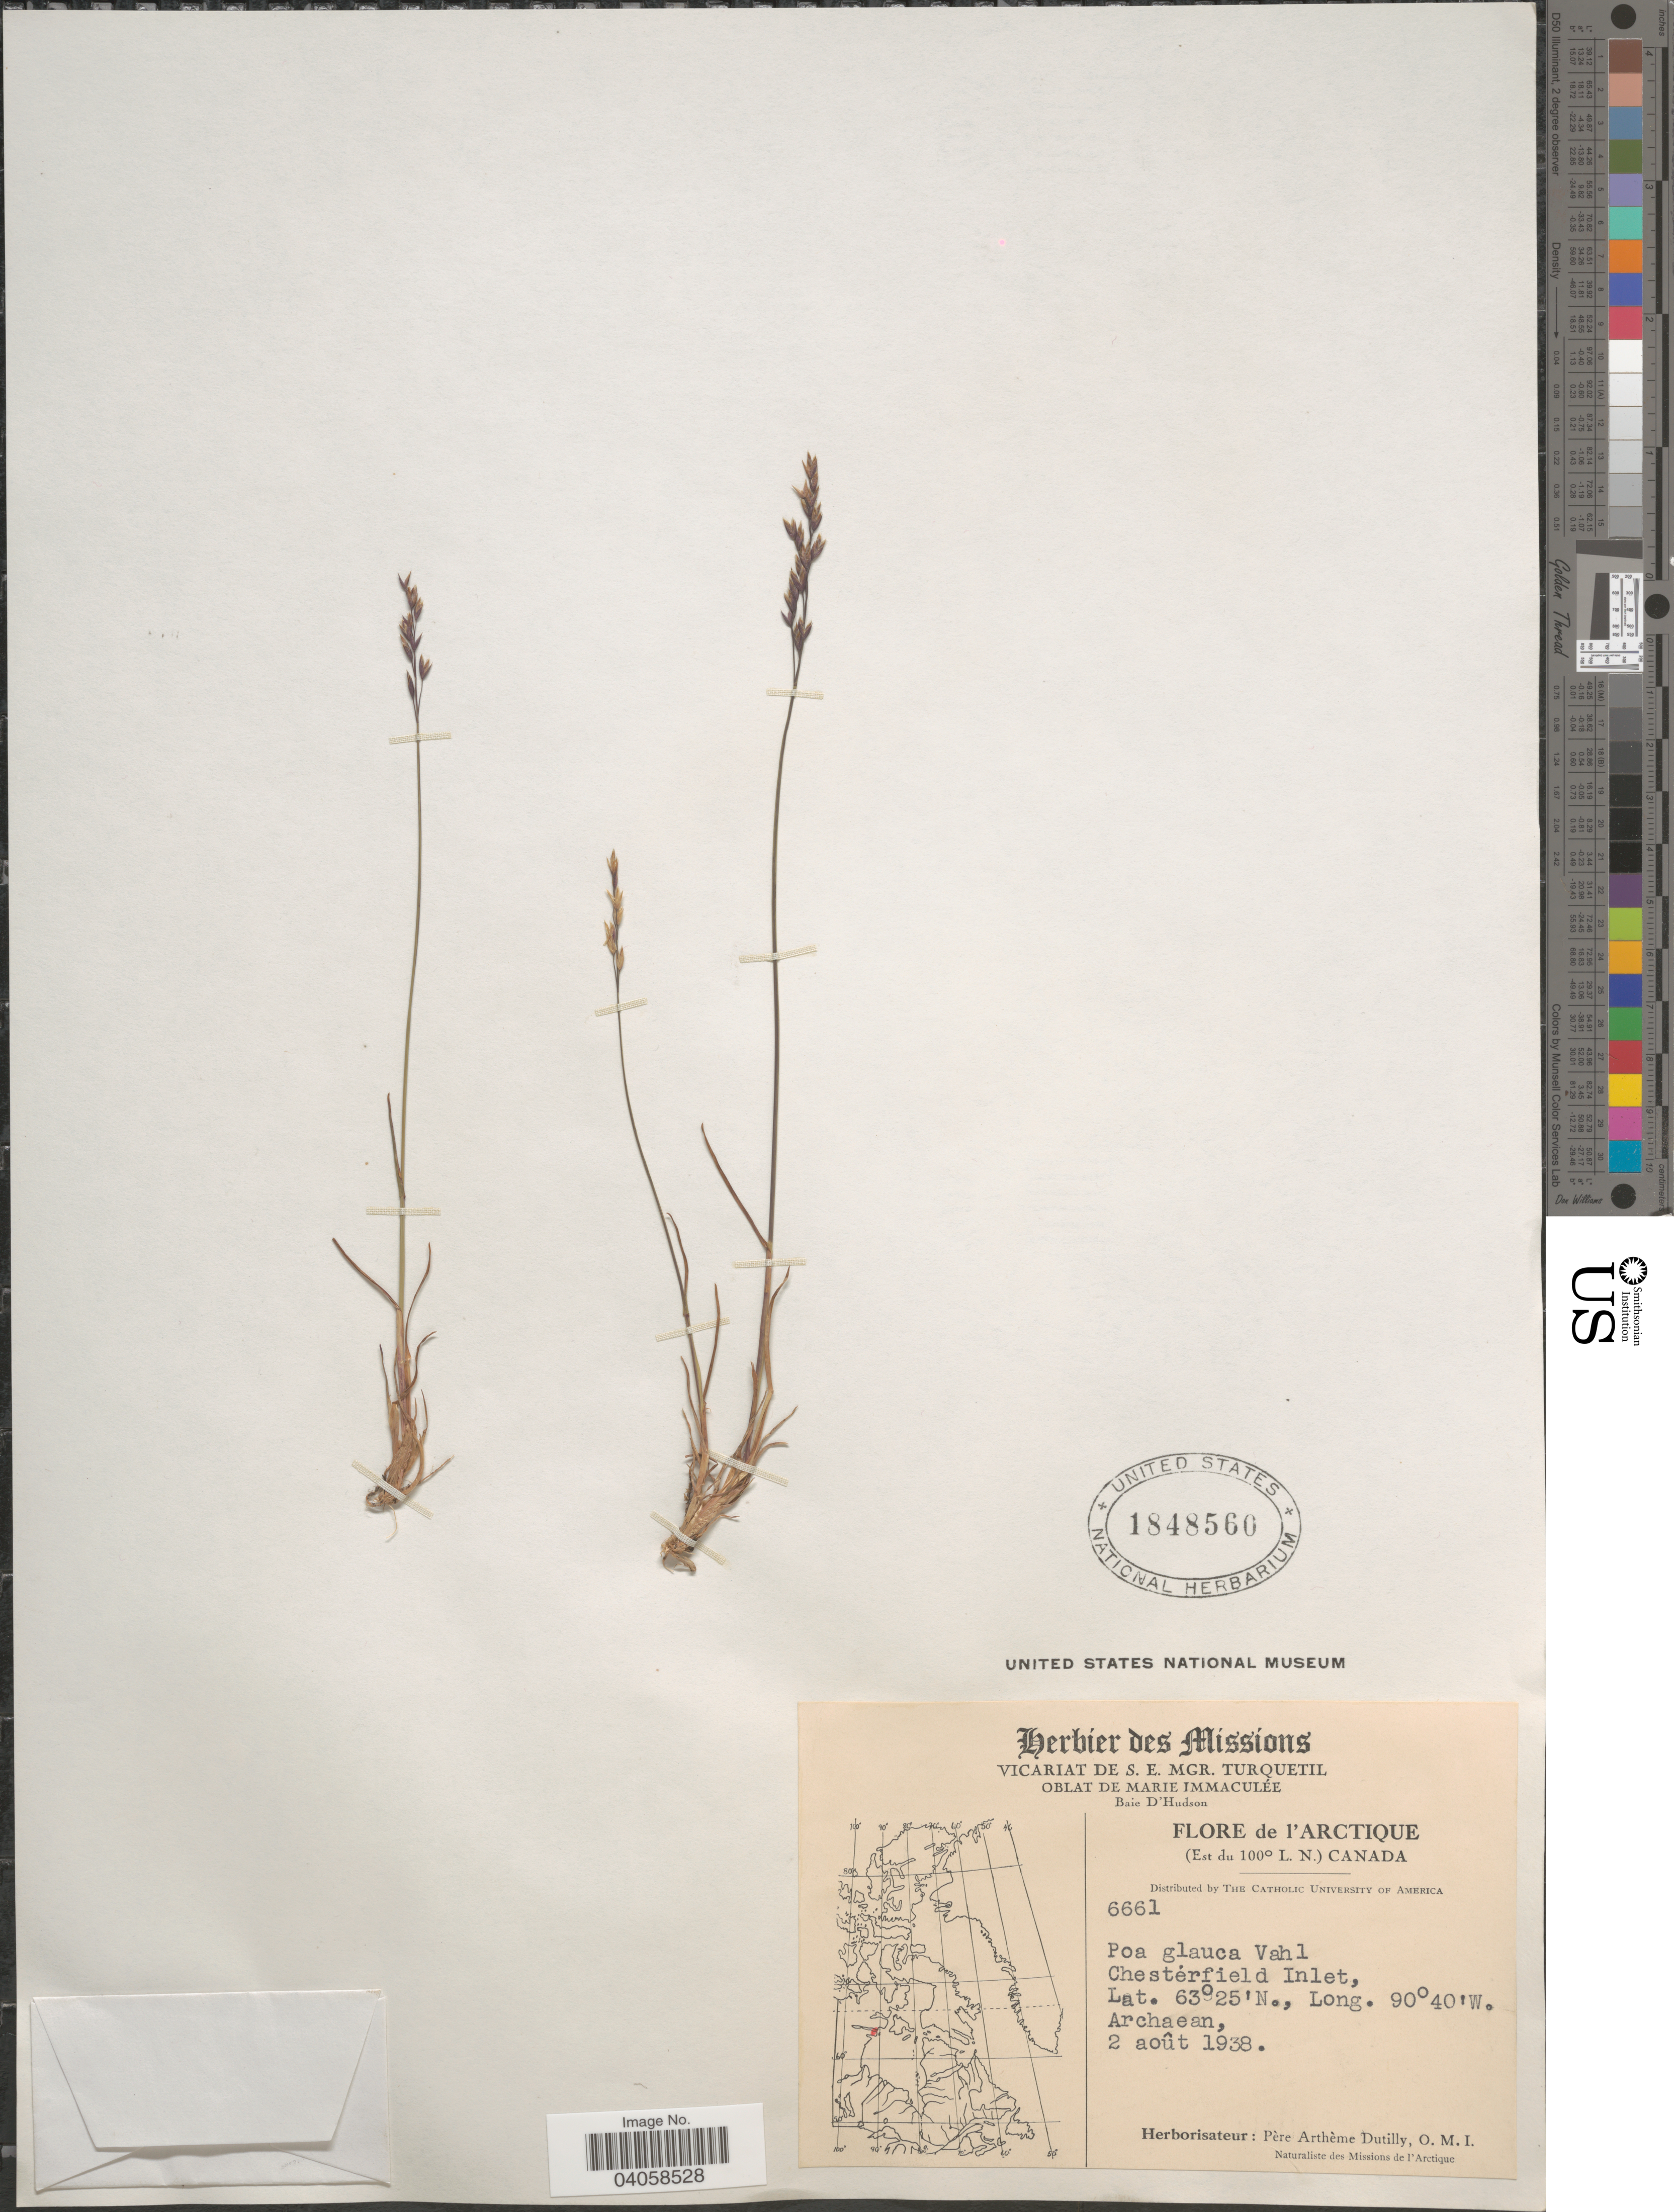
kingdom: Plantae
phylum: Tracheophyta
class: Liliopsida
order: Poales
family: Poaceae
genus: Poa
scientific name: Poa glauca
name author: Vahl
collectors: P. Dutilly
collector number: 6661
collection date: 1938-08-02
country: Canada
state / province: Northwest Territories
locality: L'Arctique (Est du 100° L.N.). Chesterfield Inlet.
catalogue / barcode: US 1848560